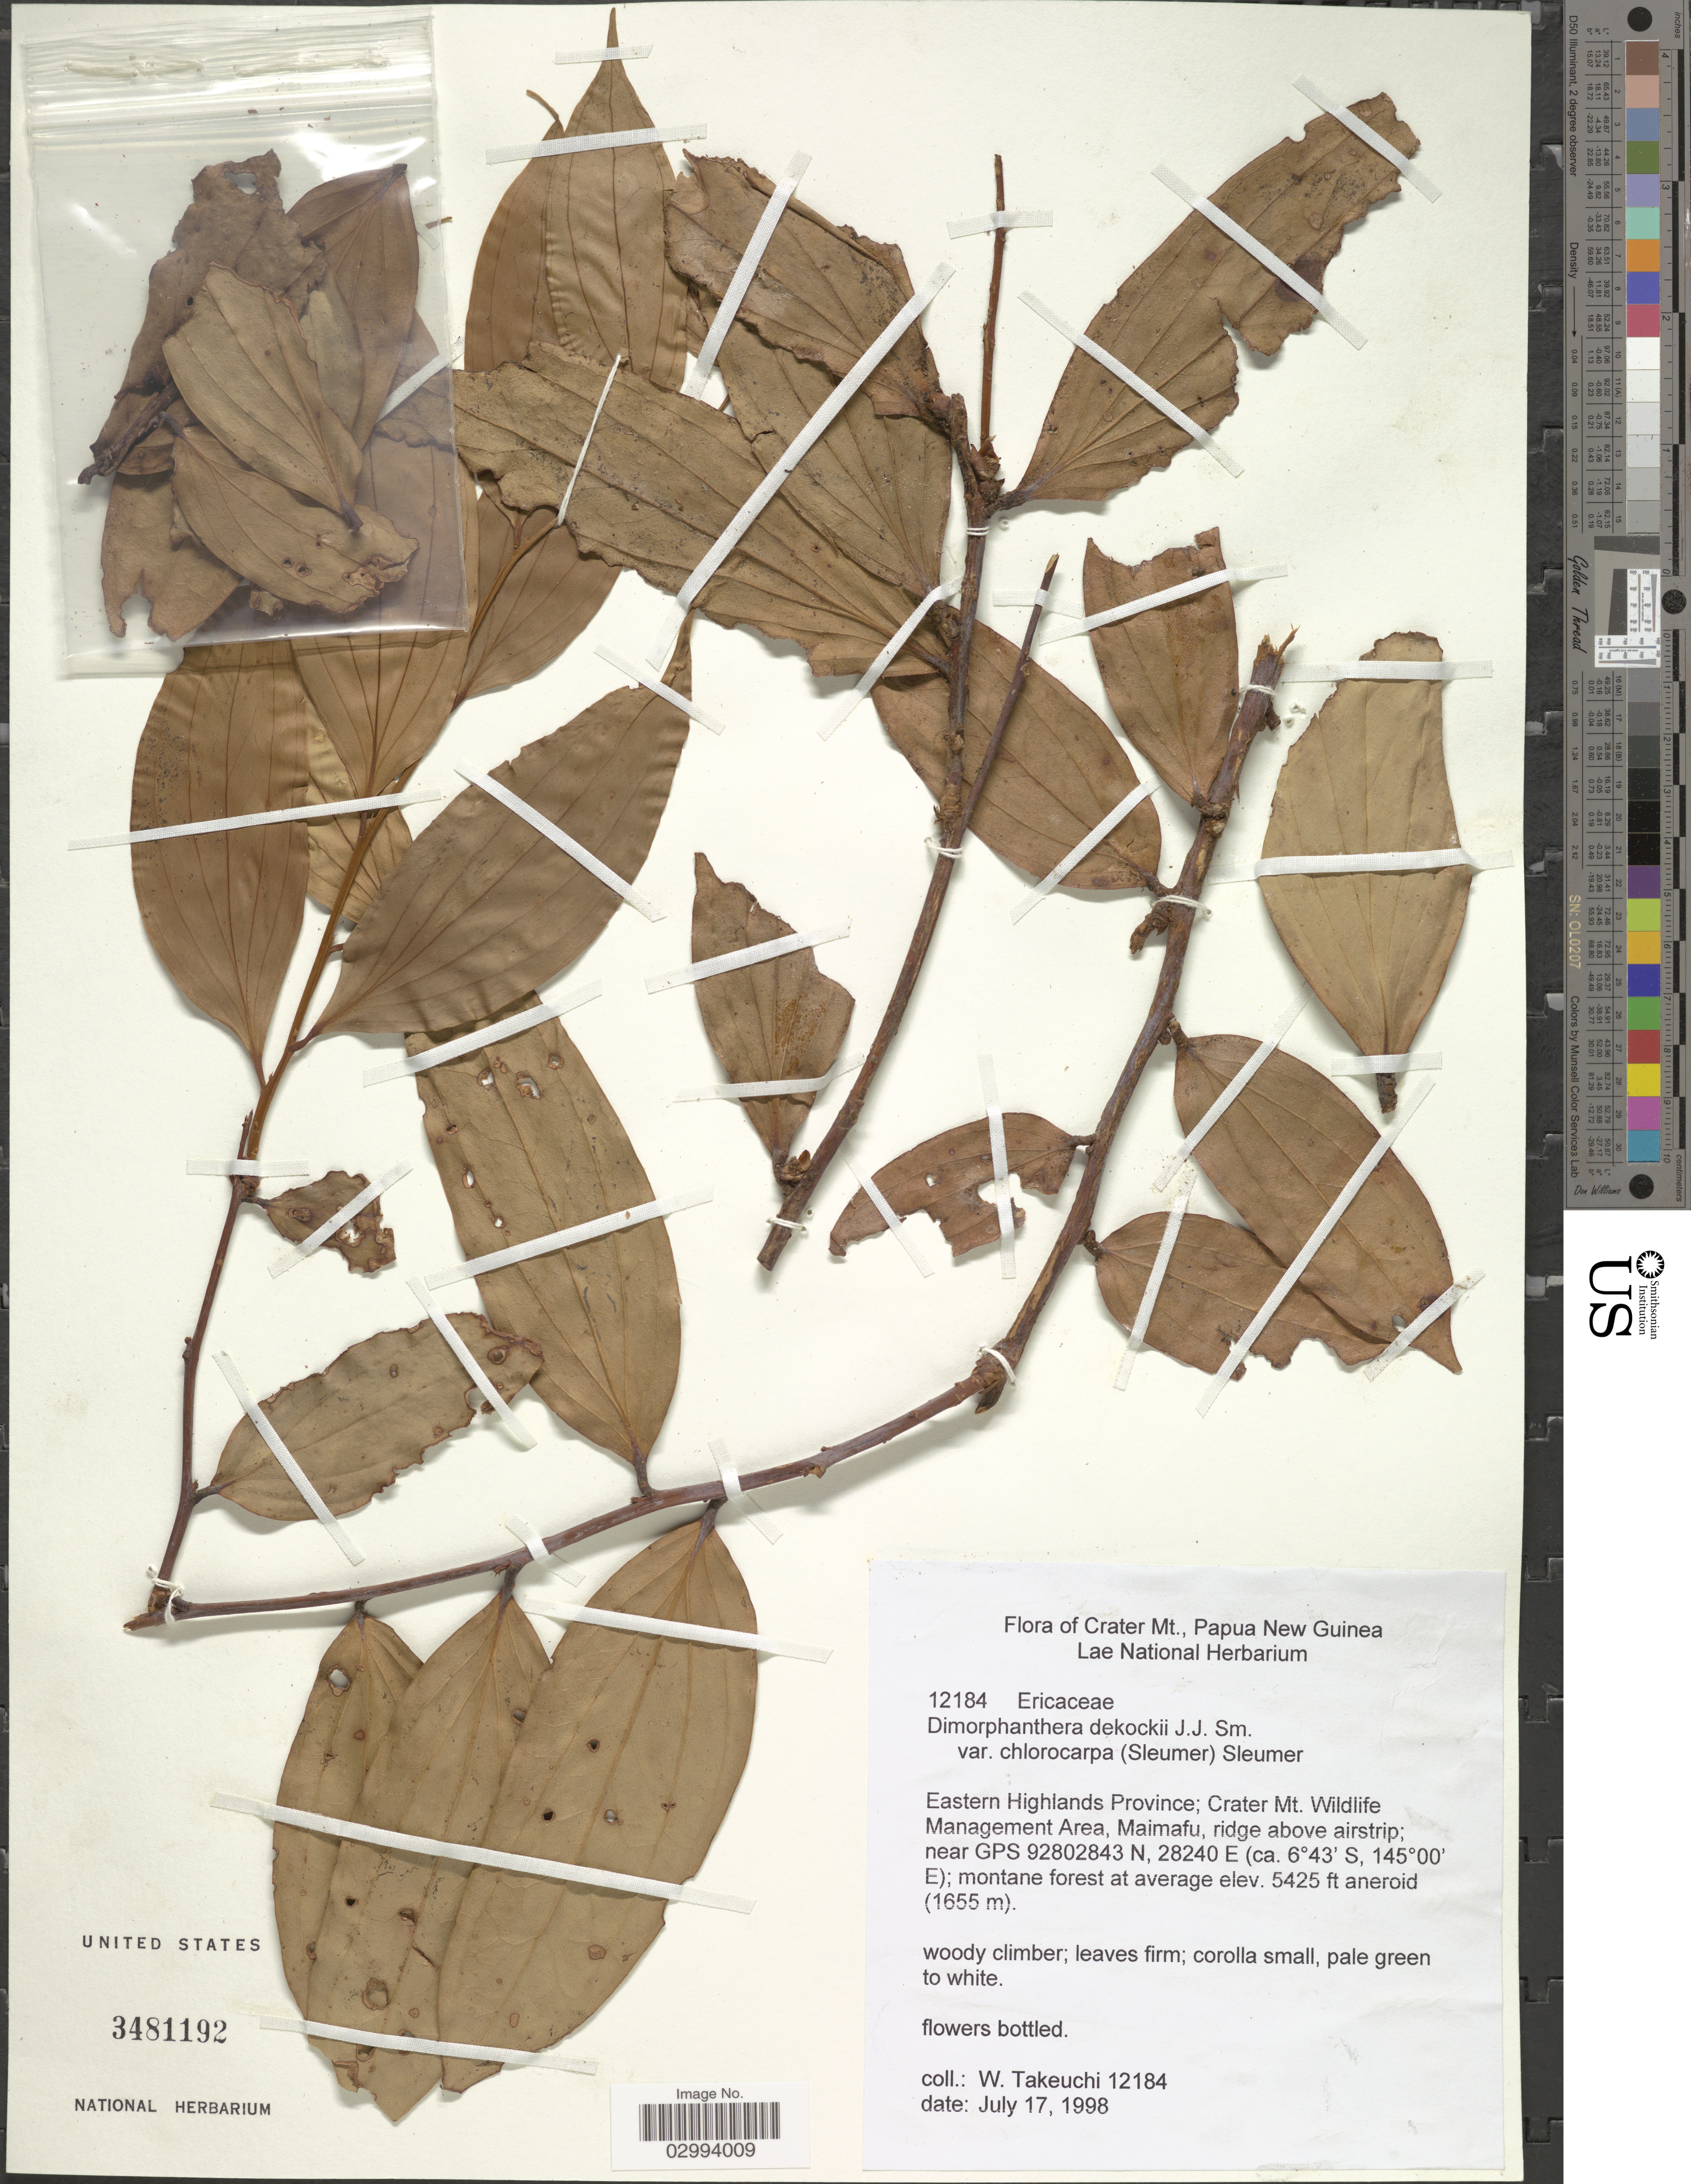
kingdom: Plantae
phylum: Tracheophyta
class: Magnoliopsida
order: Ericales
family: Ericaceae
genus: Dimorphanthera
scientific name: Dimorphanthera dekockii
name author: J.J. Sm.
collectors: W. Takeuchi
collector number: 12184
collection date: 1998-07-17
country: Papua New Guinea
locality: Crater Mt. Eastern Highlands Province; Crater Mt. Wildlife Management Area, Maimafu, ridge above airstrip; near GPS 92802843 N, 28240 E.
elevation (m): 1655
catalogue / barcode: US 3481192